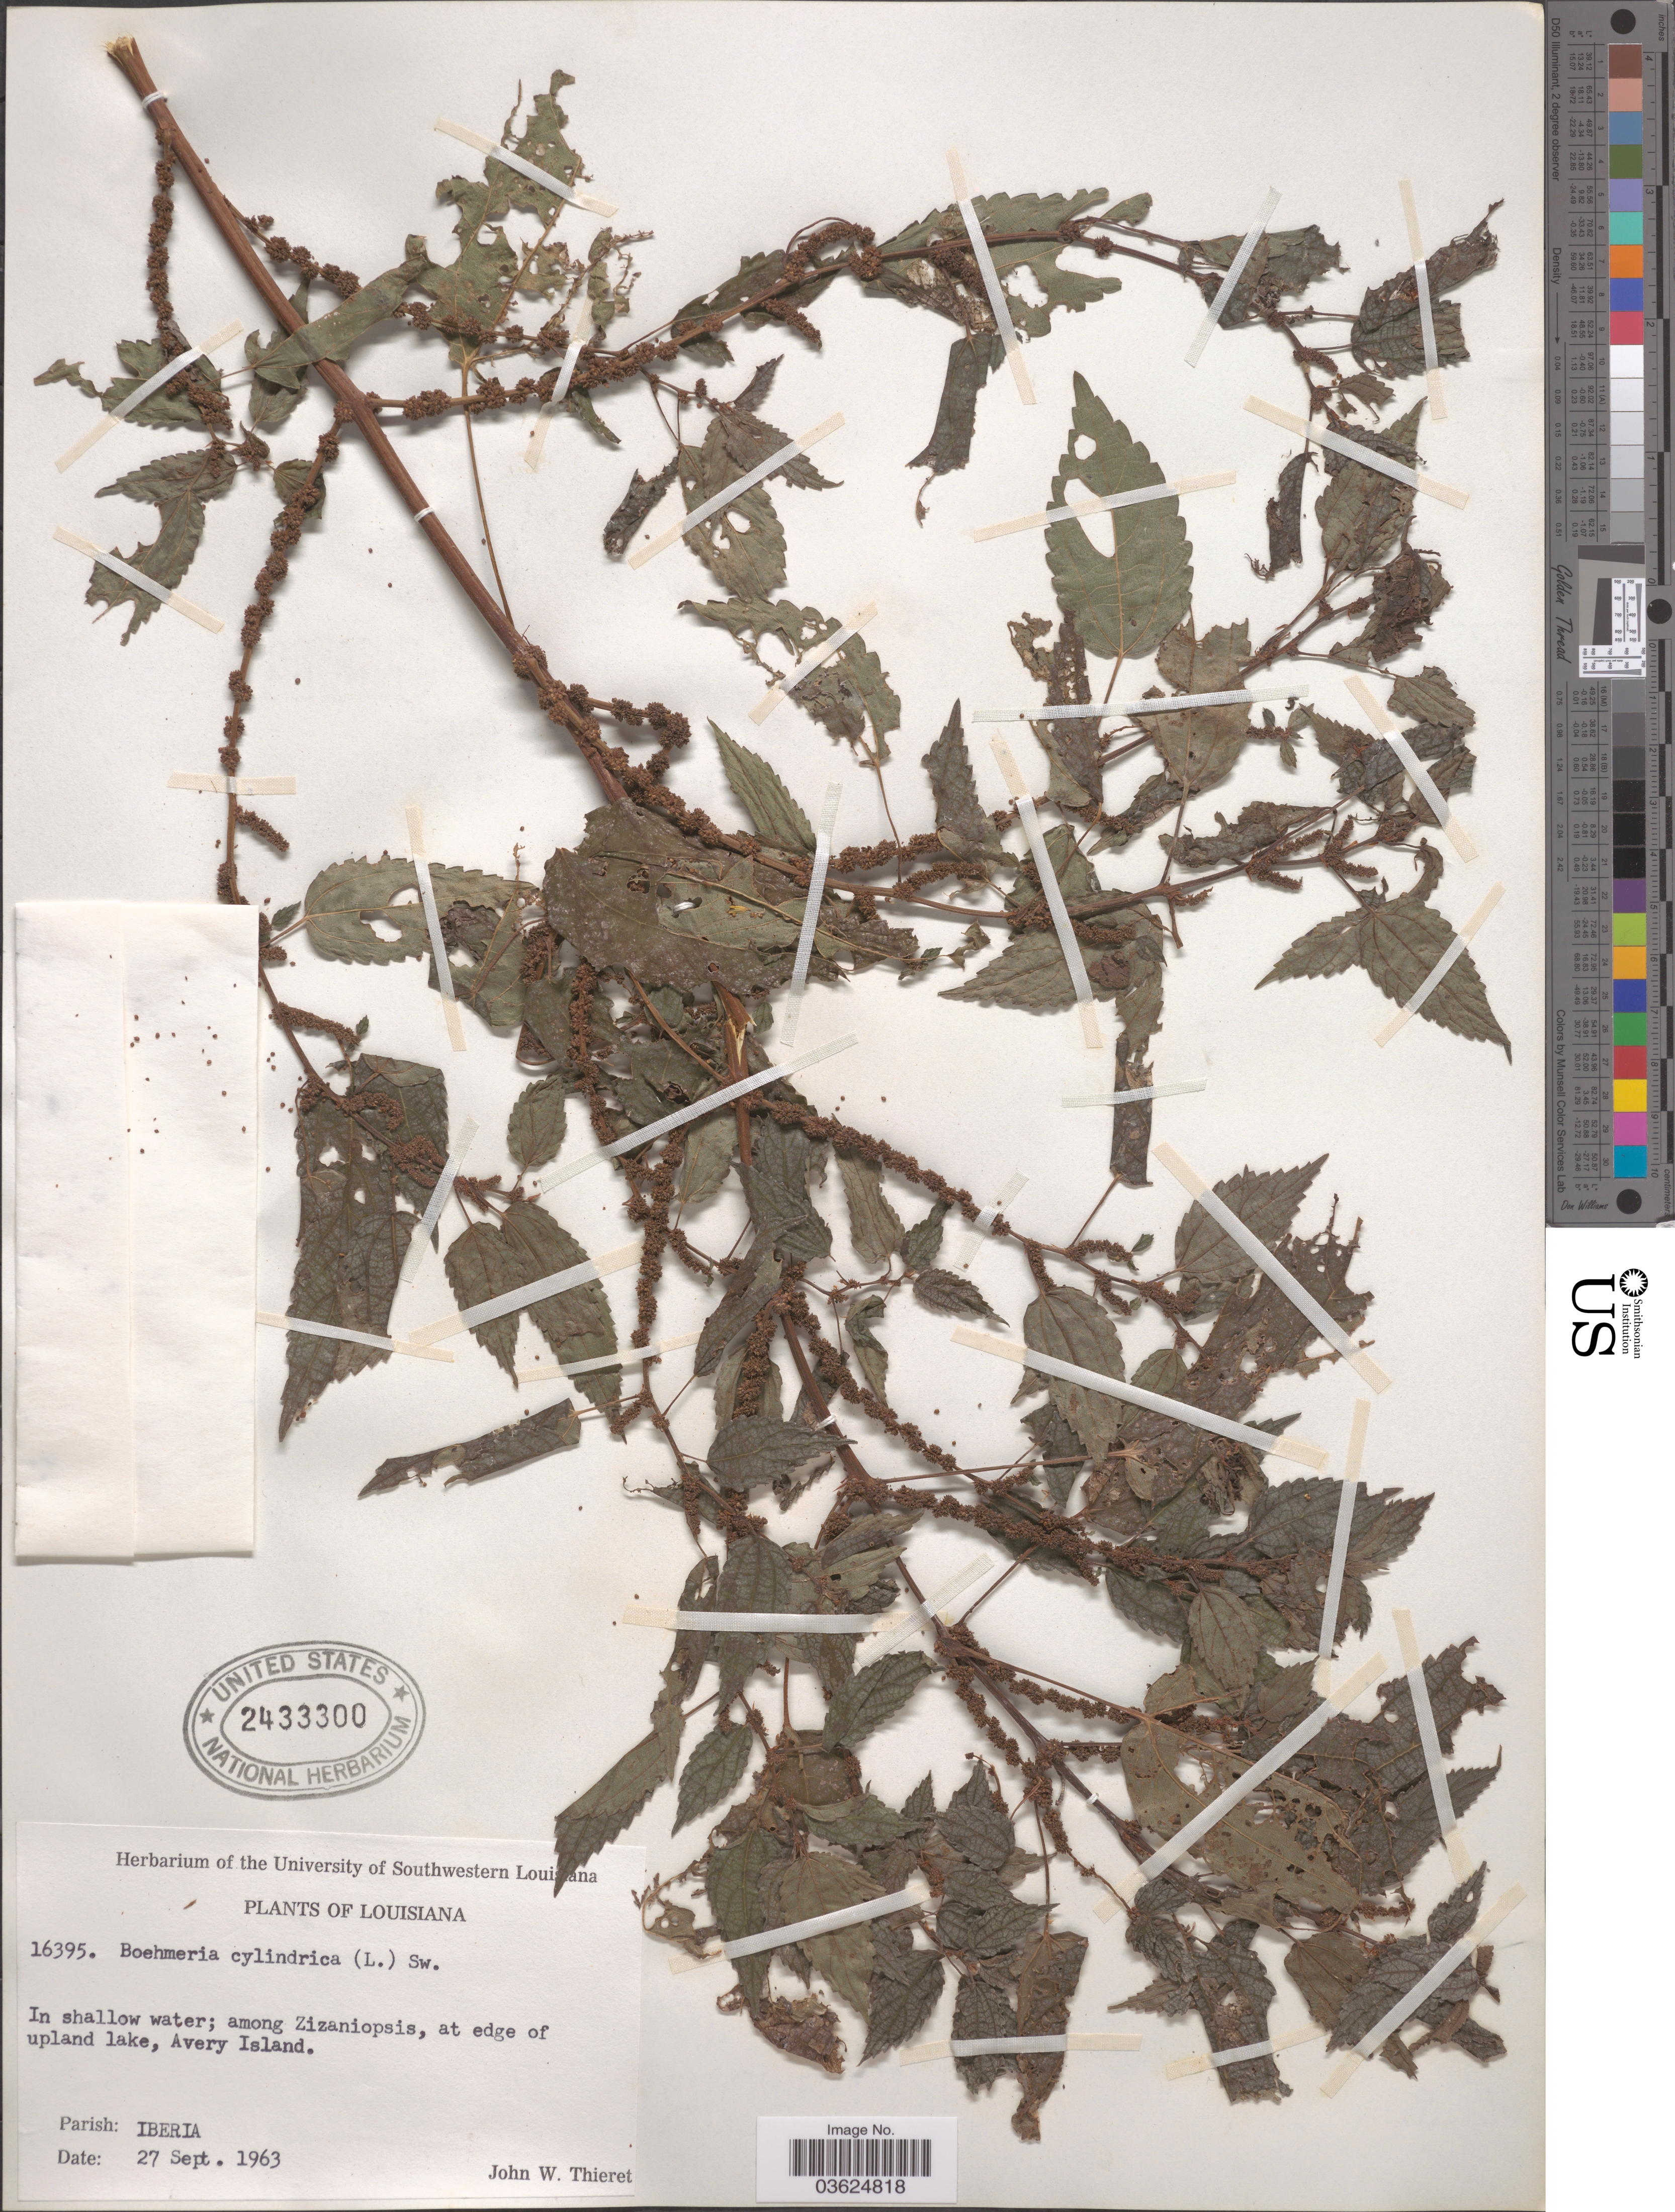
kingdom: Plantae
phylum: Tracheophyta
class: Magnoliopsida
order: Rosales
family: Urticaceae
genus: Boehmeria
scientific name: Boehmeria cylindrica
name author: (L.) Sw.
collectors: J. W. Thieret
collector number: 16395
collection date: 1963-09-27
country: United States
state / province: Louisiana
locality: At edge of upland lake, Avery Island. Parish: Iberia.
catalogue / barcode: US 2433300